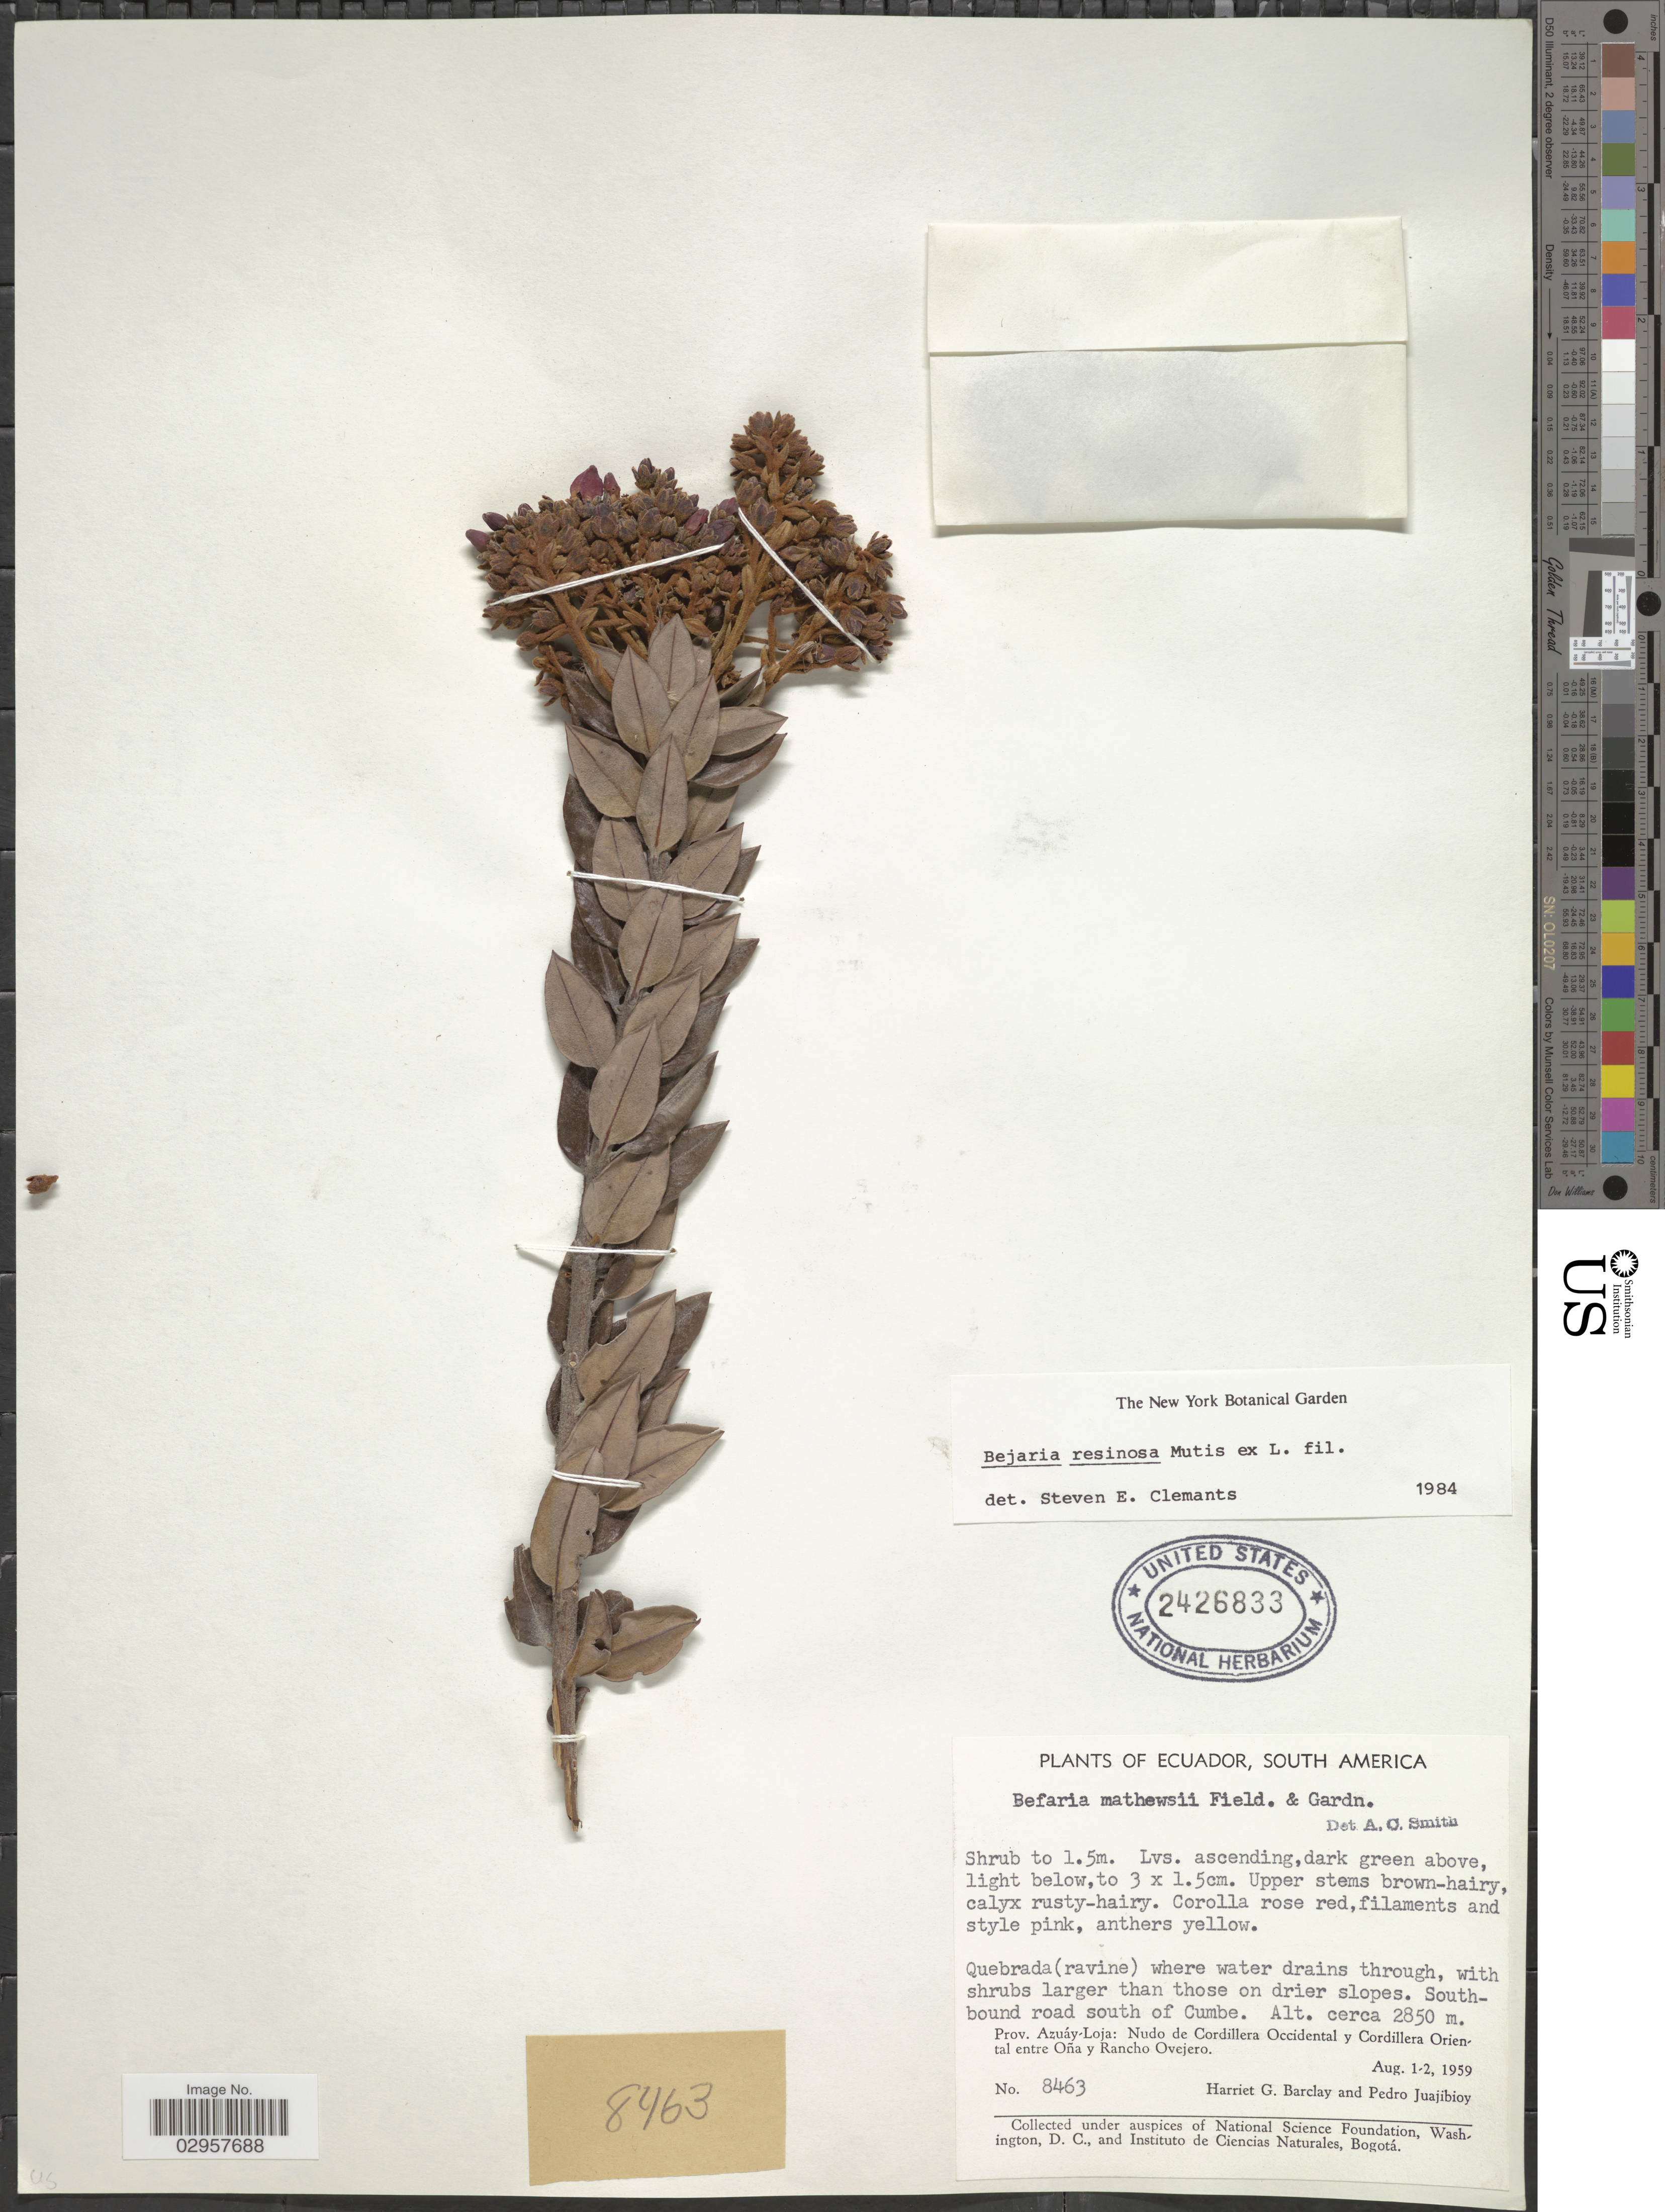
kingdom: Plantae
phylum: Tracheophyta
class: Magnoliopsida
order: Ericales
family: Ericaceae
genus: Befaria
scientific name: Befaria resinosa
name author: Mutis ex L. f.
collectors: H. G. Barclay & P. Juajibioy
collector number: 8463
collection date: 1959-08-01/1959-08-02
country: Ecuador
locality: South-bound road south of Cumbe. Prov. Azuáy-Loja: Nudo de Cordillera Occidental y Cordillera Oriental entre Oña y Rancho Ovejero.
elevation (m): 2850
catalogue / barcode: US 2426833